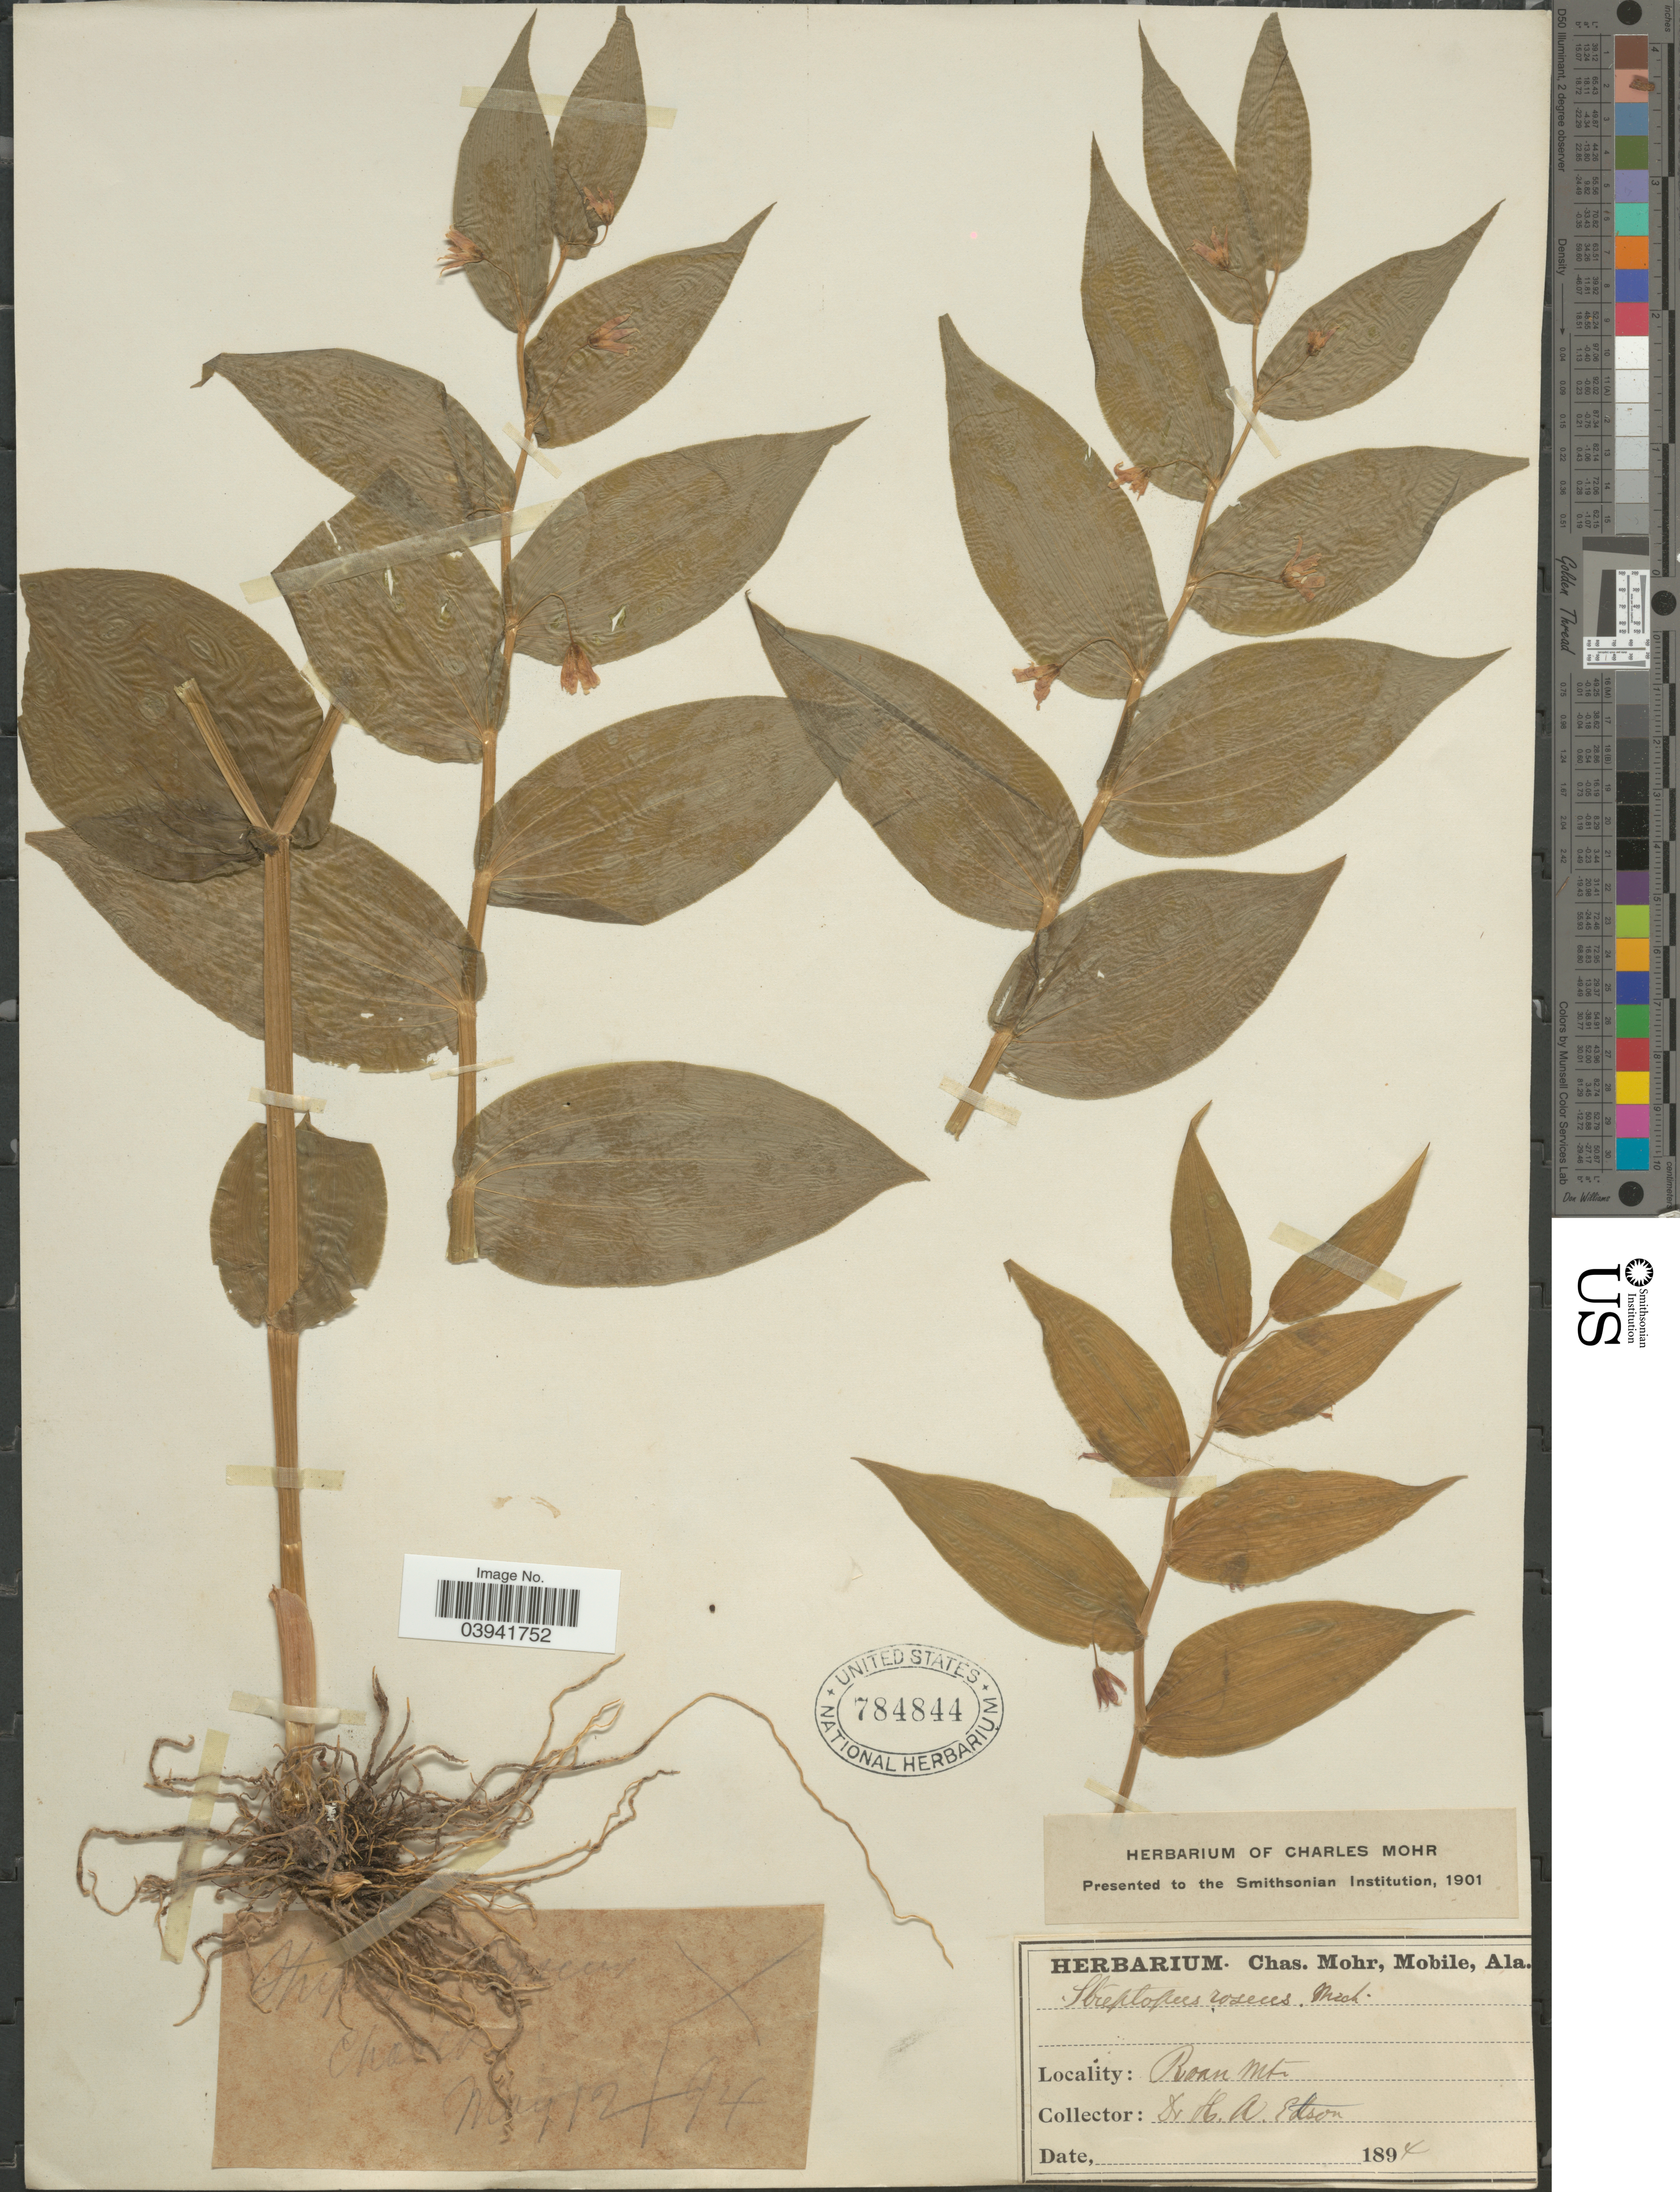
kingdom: Plantae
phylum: Tracheophyta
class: Liliopsida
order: Liliales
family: Liliaceae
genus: Streptopus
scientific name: Streptopus roseus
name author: Michx.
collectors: H. Edson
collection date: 1894-05-12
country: United States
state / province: Alabama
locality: Roan Mt.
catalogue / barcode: US 784844